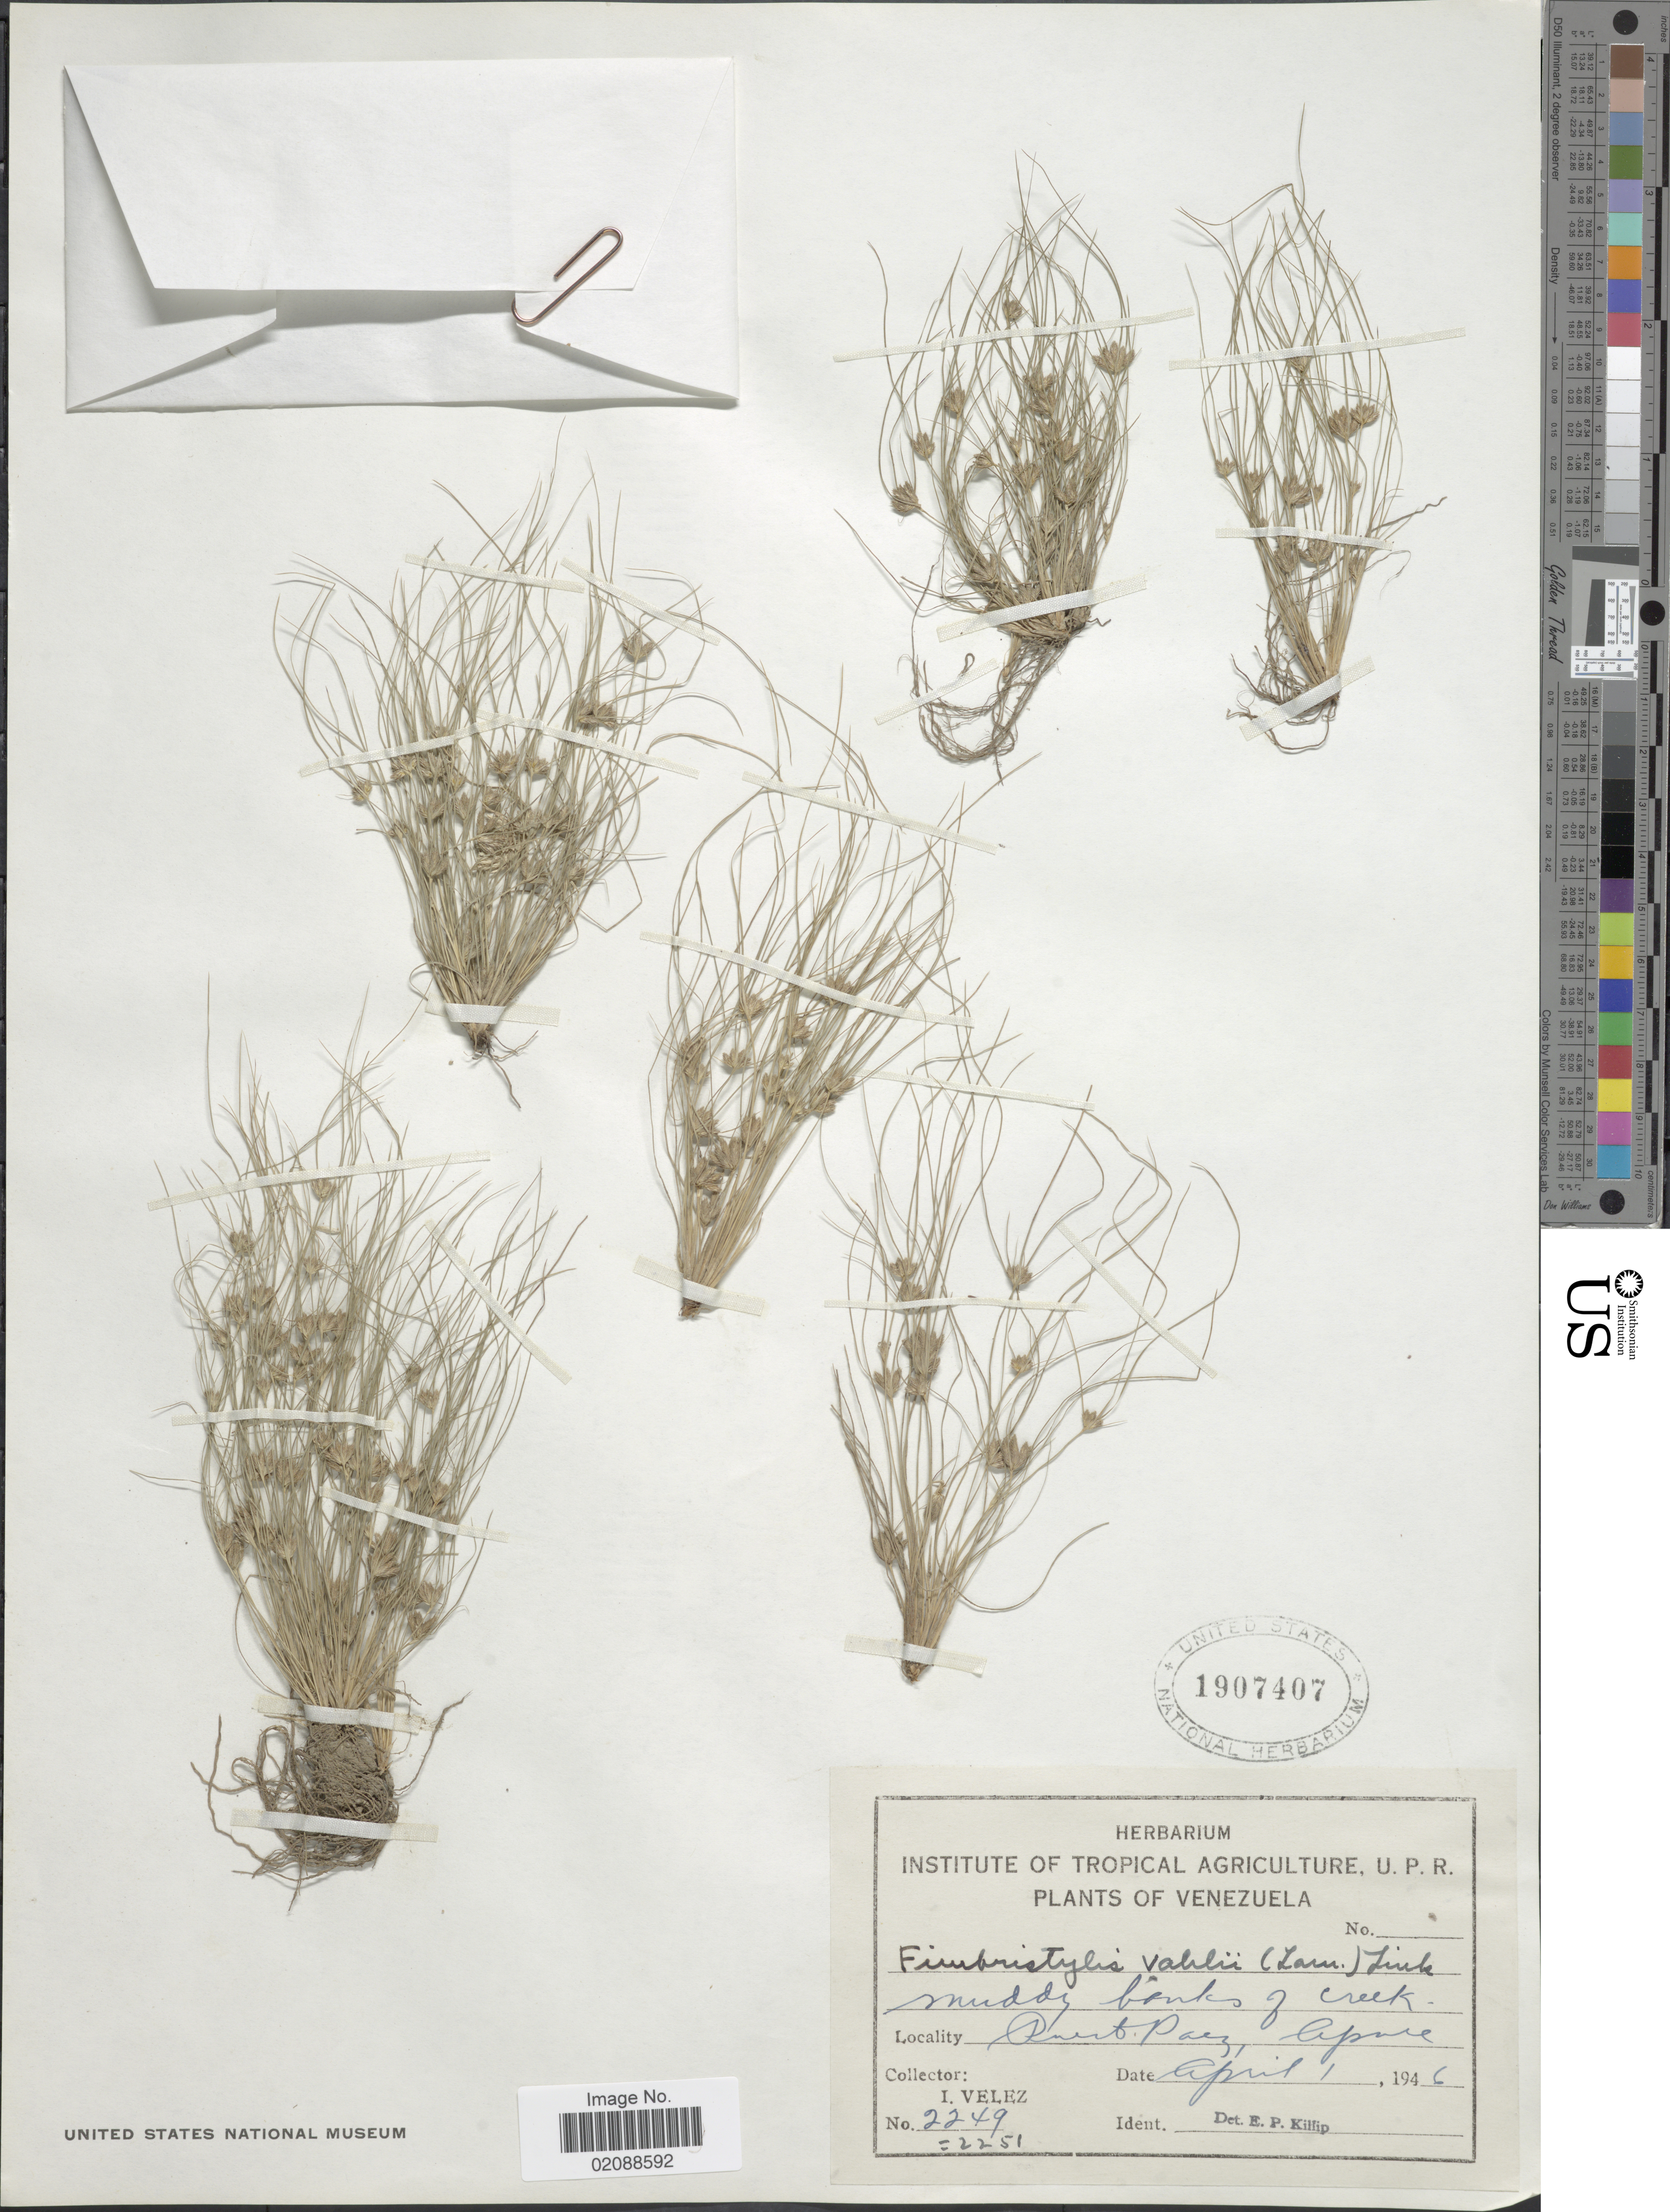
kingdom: Plantae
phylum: Tracheophyta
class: Liliopsida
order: Poales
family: Cyperaceae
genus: Fimbristylis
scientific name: Fimbristylis vahlii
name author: (Lam.) Link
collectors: I. Velez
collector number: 2249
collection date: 1946-04-01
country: Venezuela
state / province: Apure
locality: Puerto Paez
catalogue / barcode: US 1907407